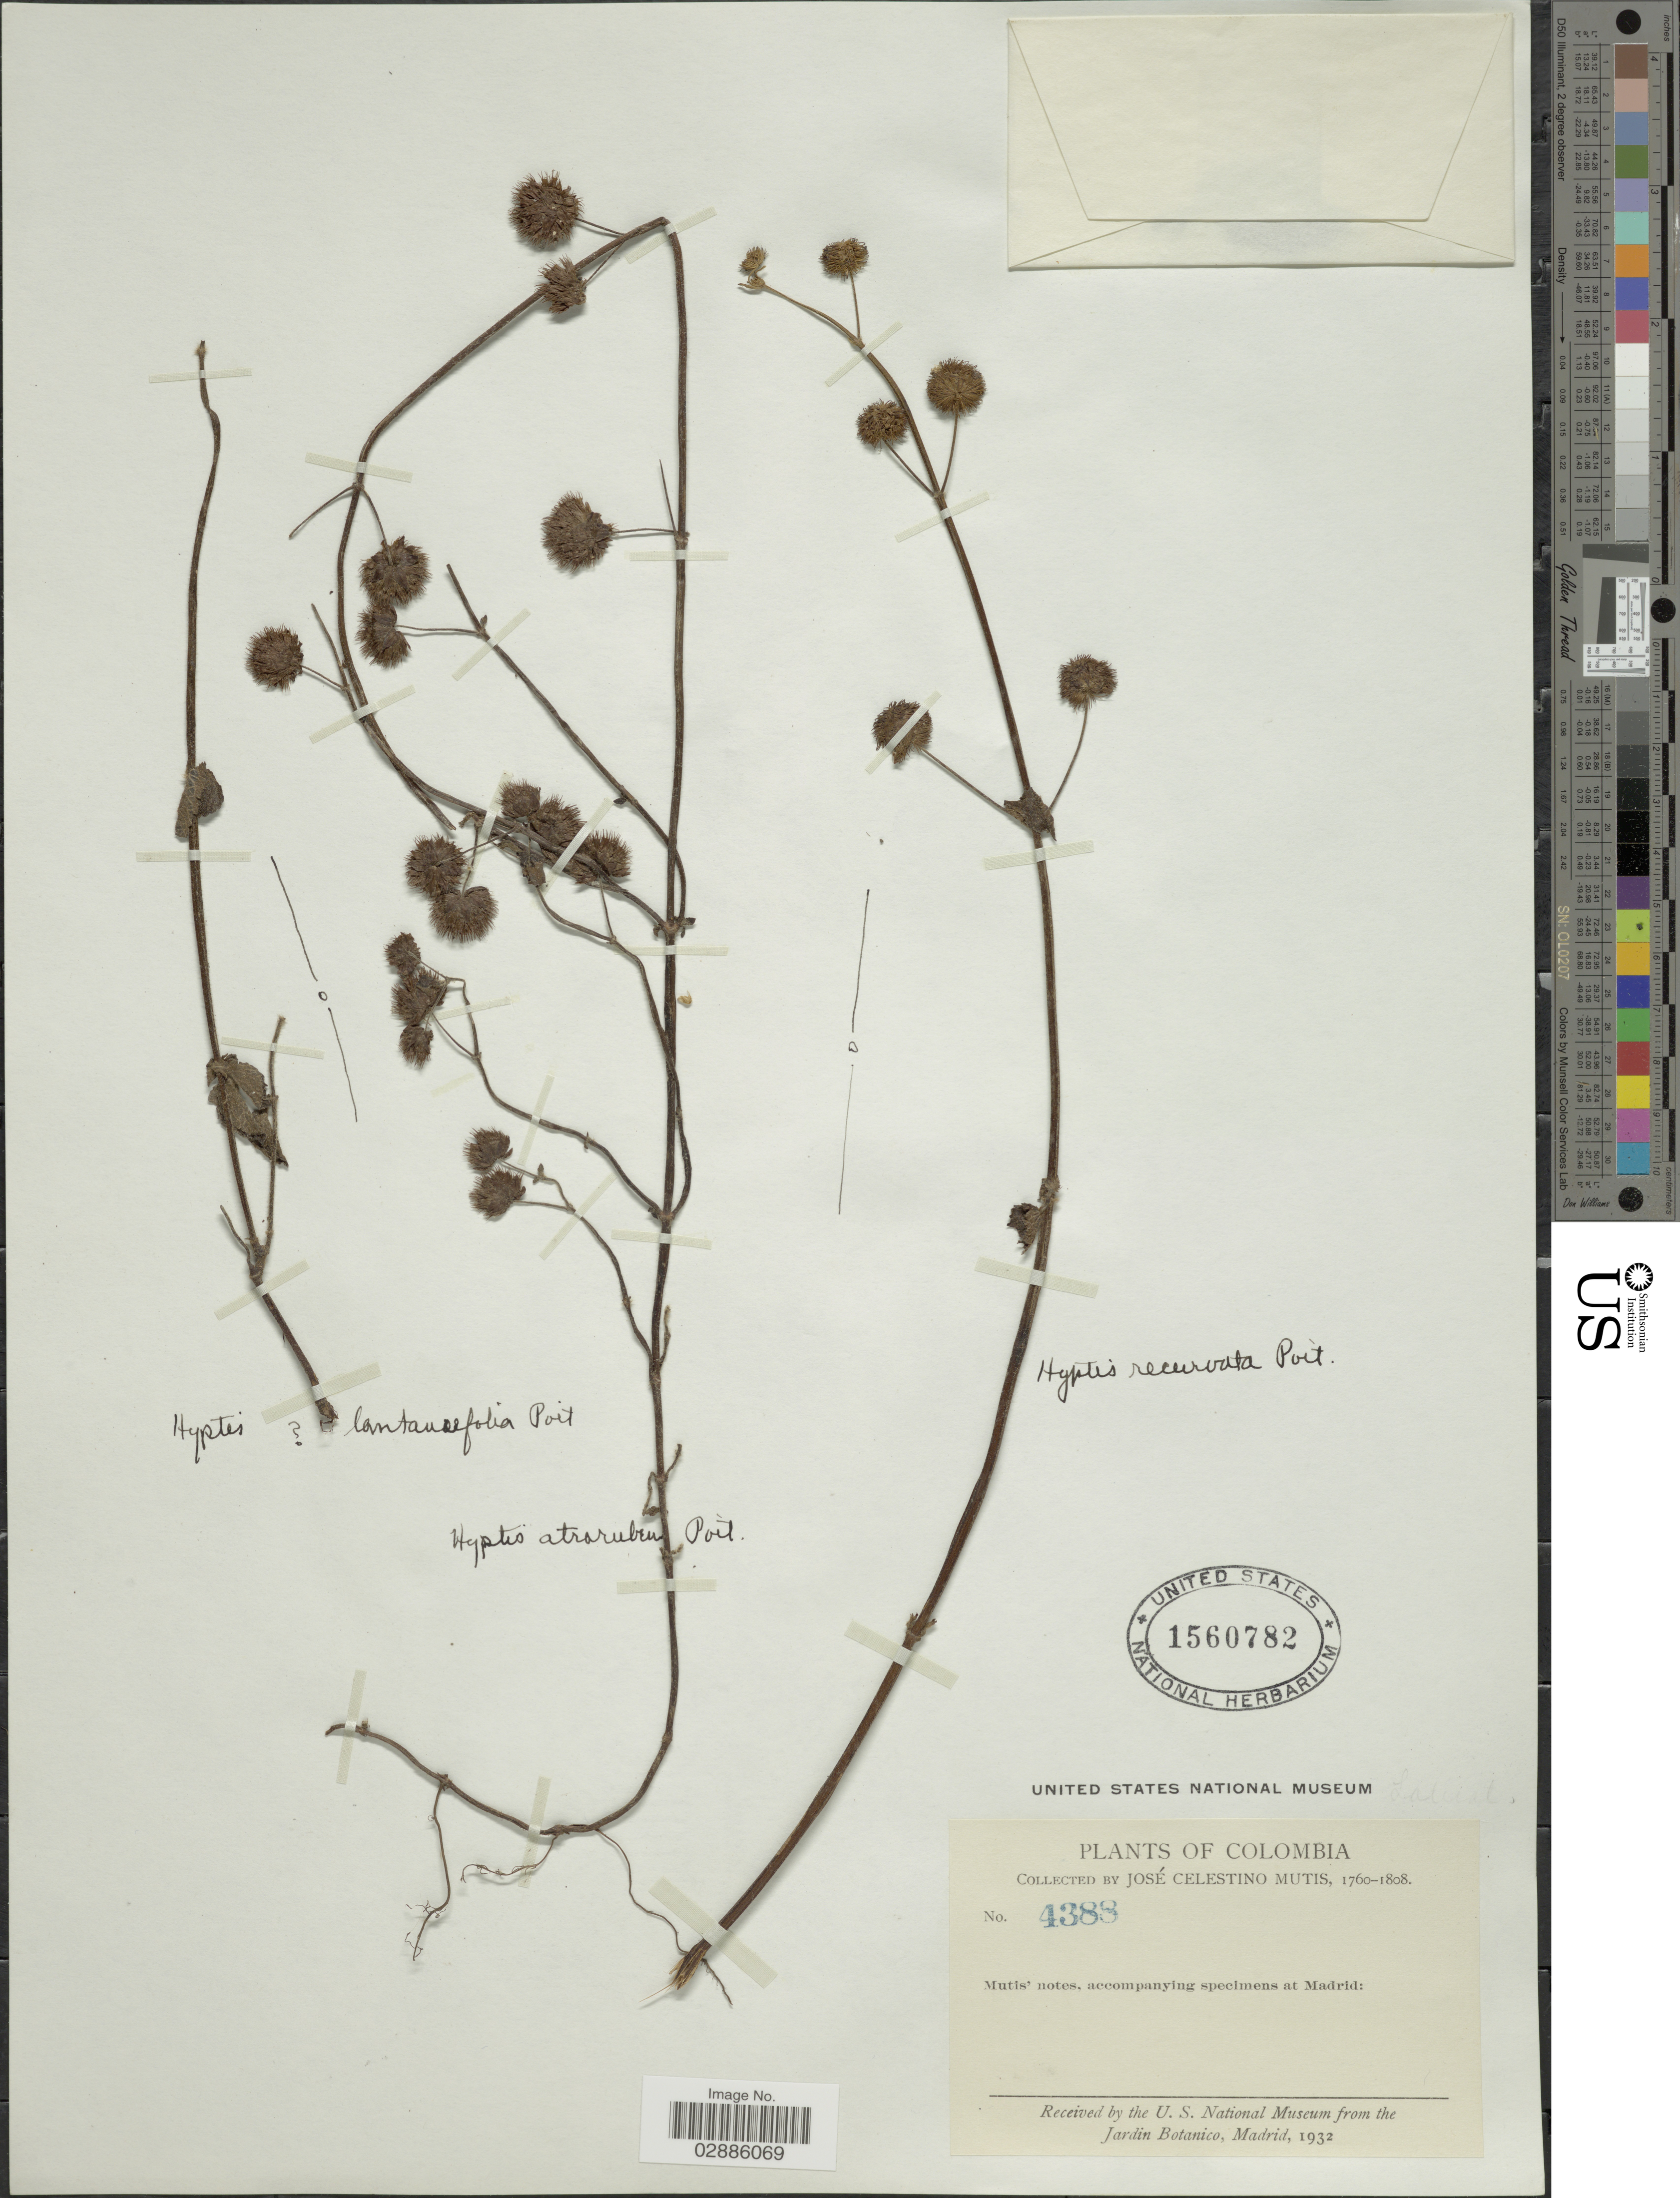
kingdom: Plantae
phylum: Tracheophyta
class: Magnoliopsida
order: Lamiales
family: Lamiaceae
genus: Hyptis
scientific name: Hyptis recurvata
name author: Poit.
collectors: J. C. B. Mutis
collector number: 4388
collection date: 1760/1808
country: Colombia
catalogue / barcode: US 1560782